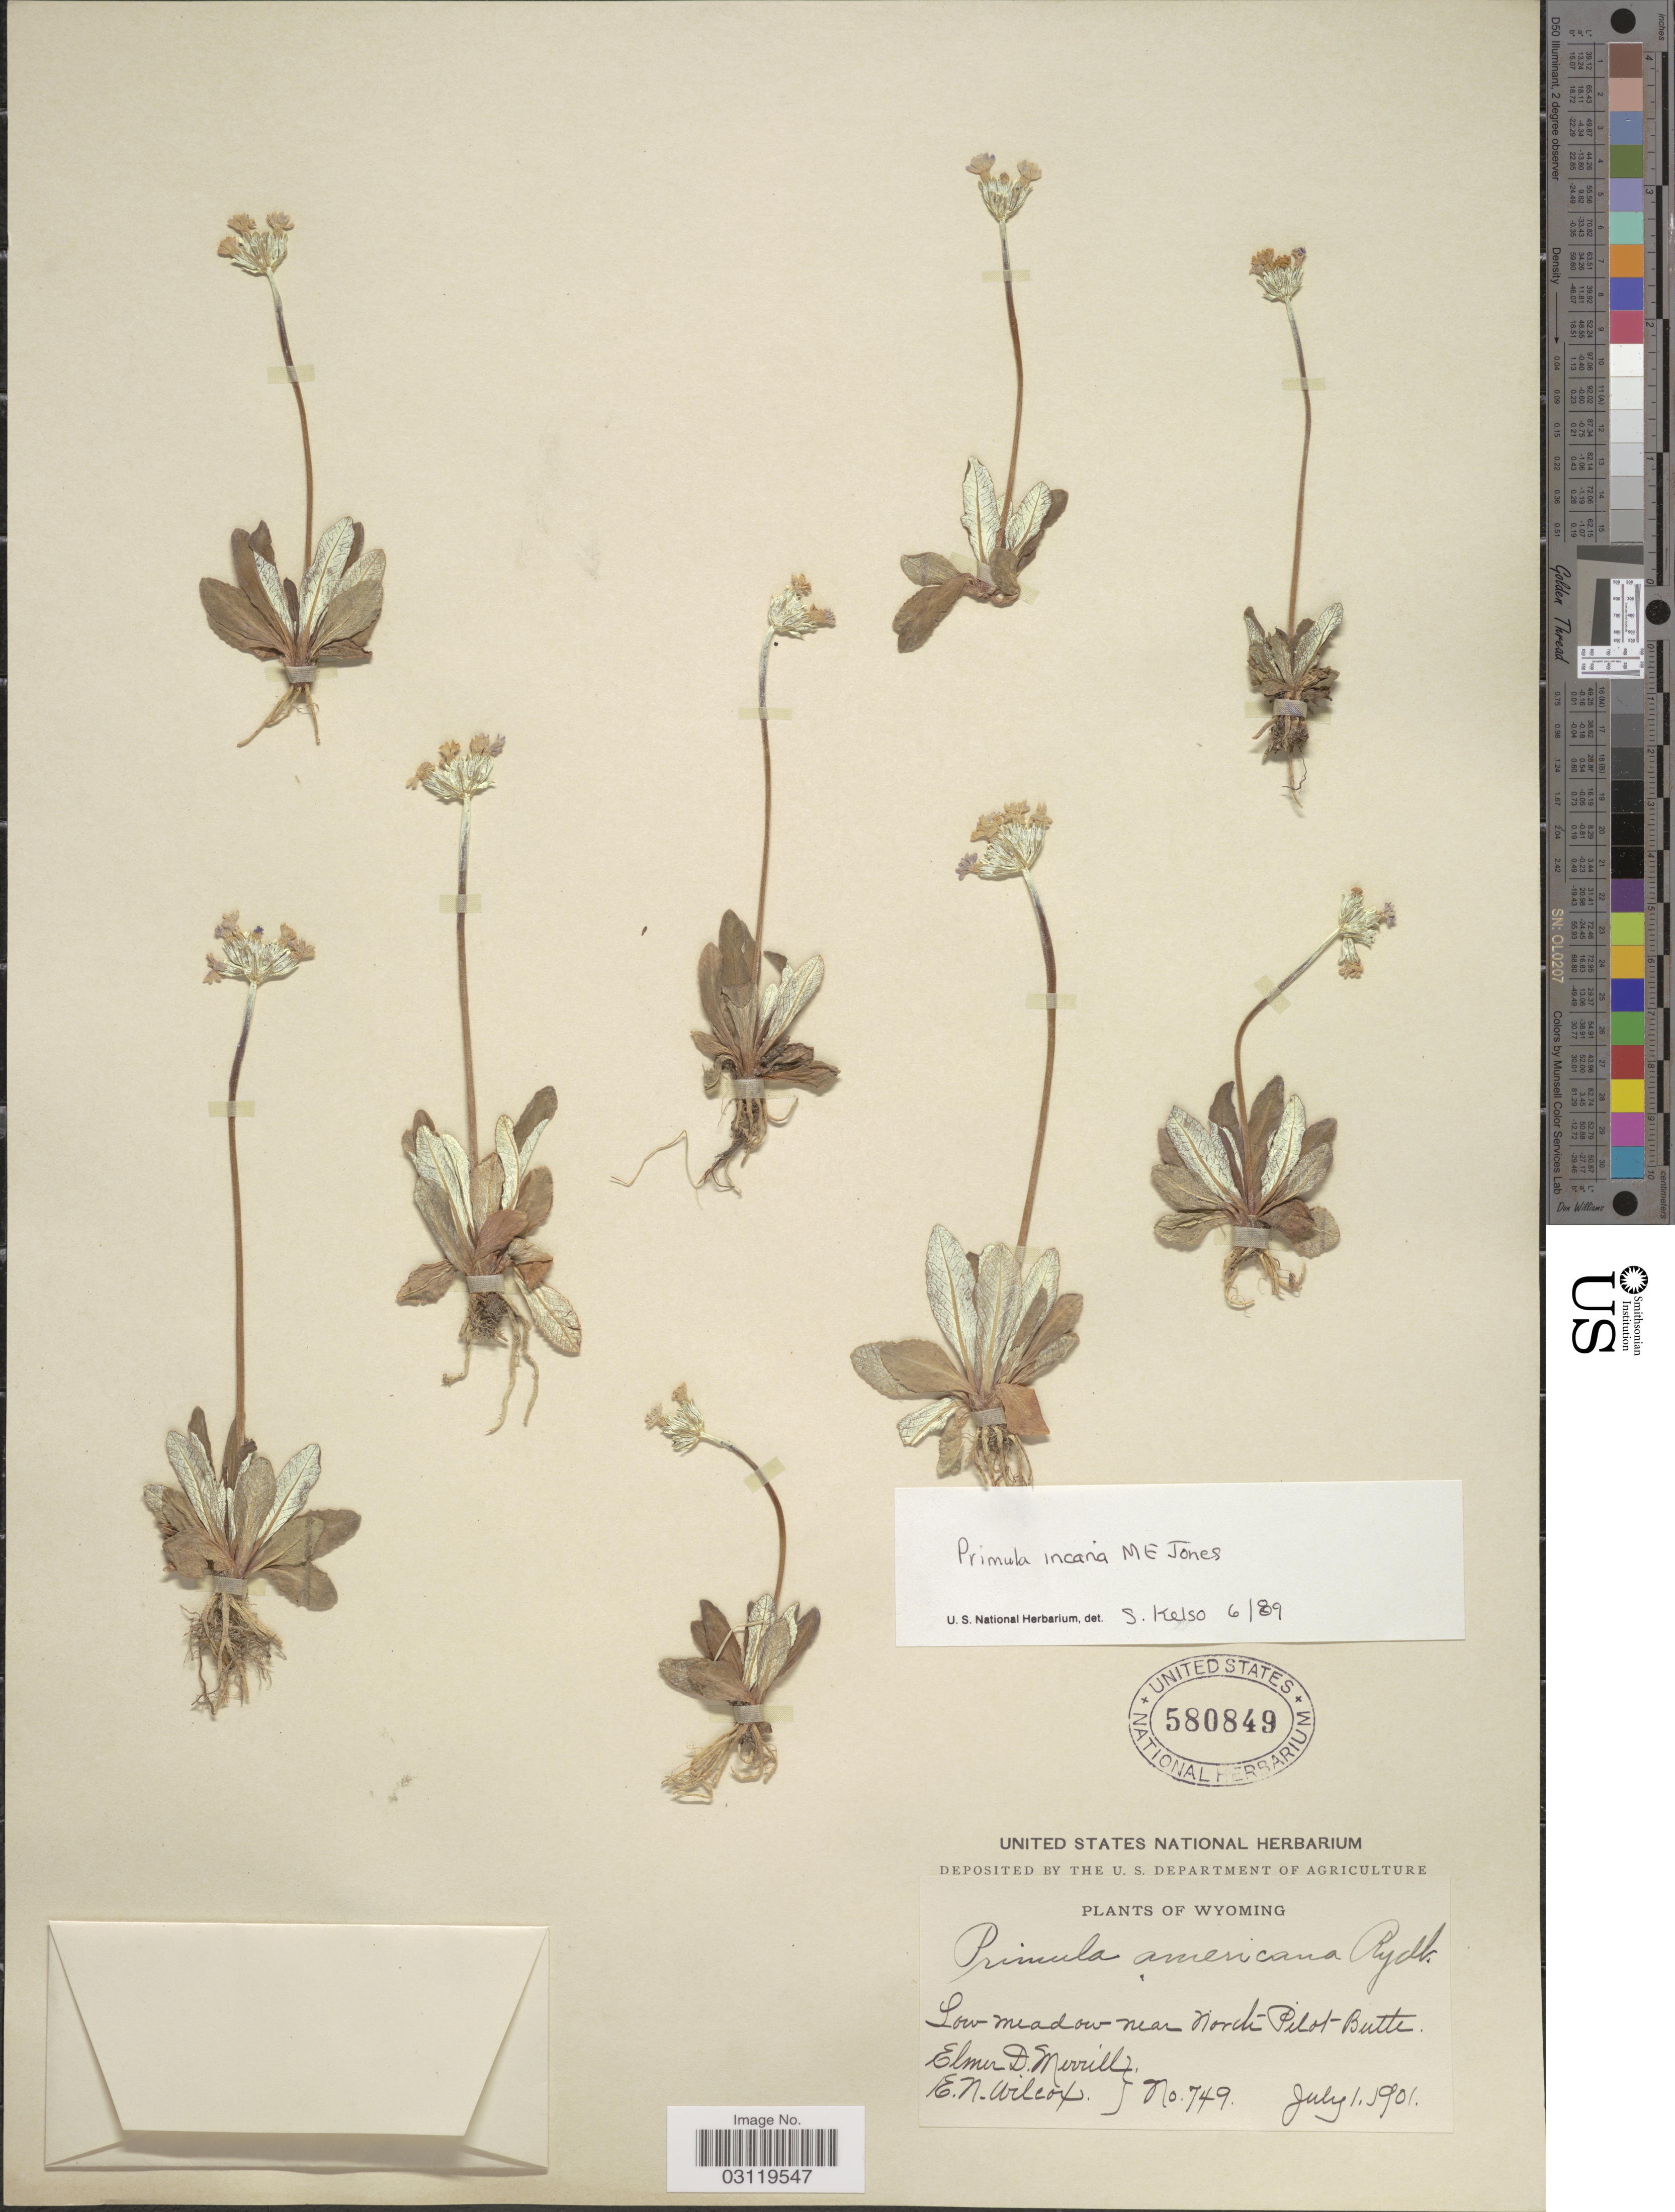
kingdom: Plantae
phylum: Tracheophyta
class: Magnoliopsida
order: Ericales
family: Primulaceae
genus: Primula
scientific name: Primula incana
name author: M.E. Jones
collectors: E. D. Merrill & E. Wilcox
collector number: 749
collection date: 1901-07-01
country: United States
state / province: Wyoming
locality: Low meadow near North Pilot Butte.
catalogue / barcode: US 580849